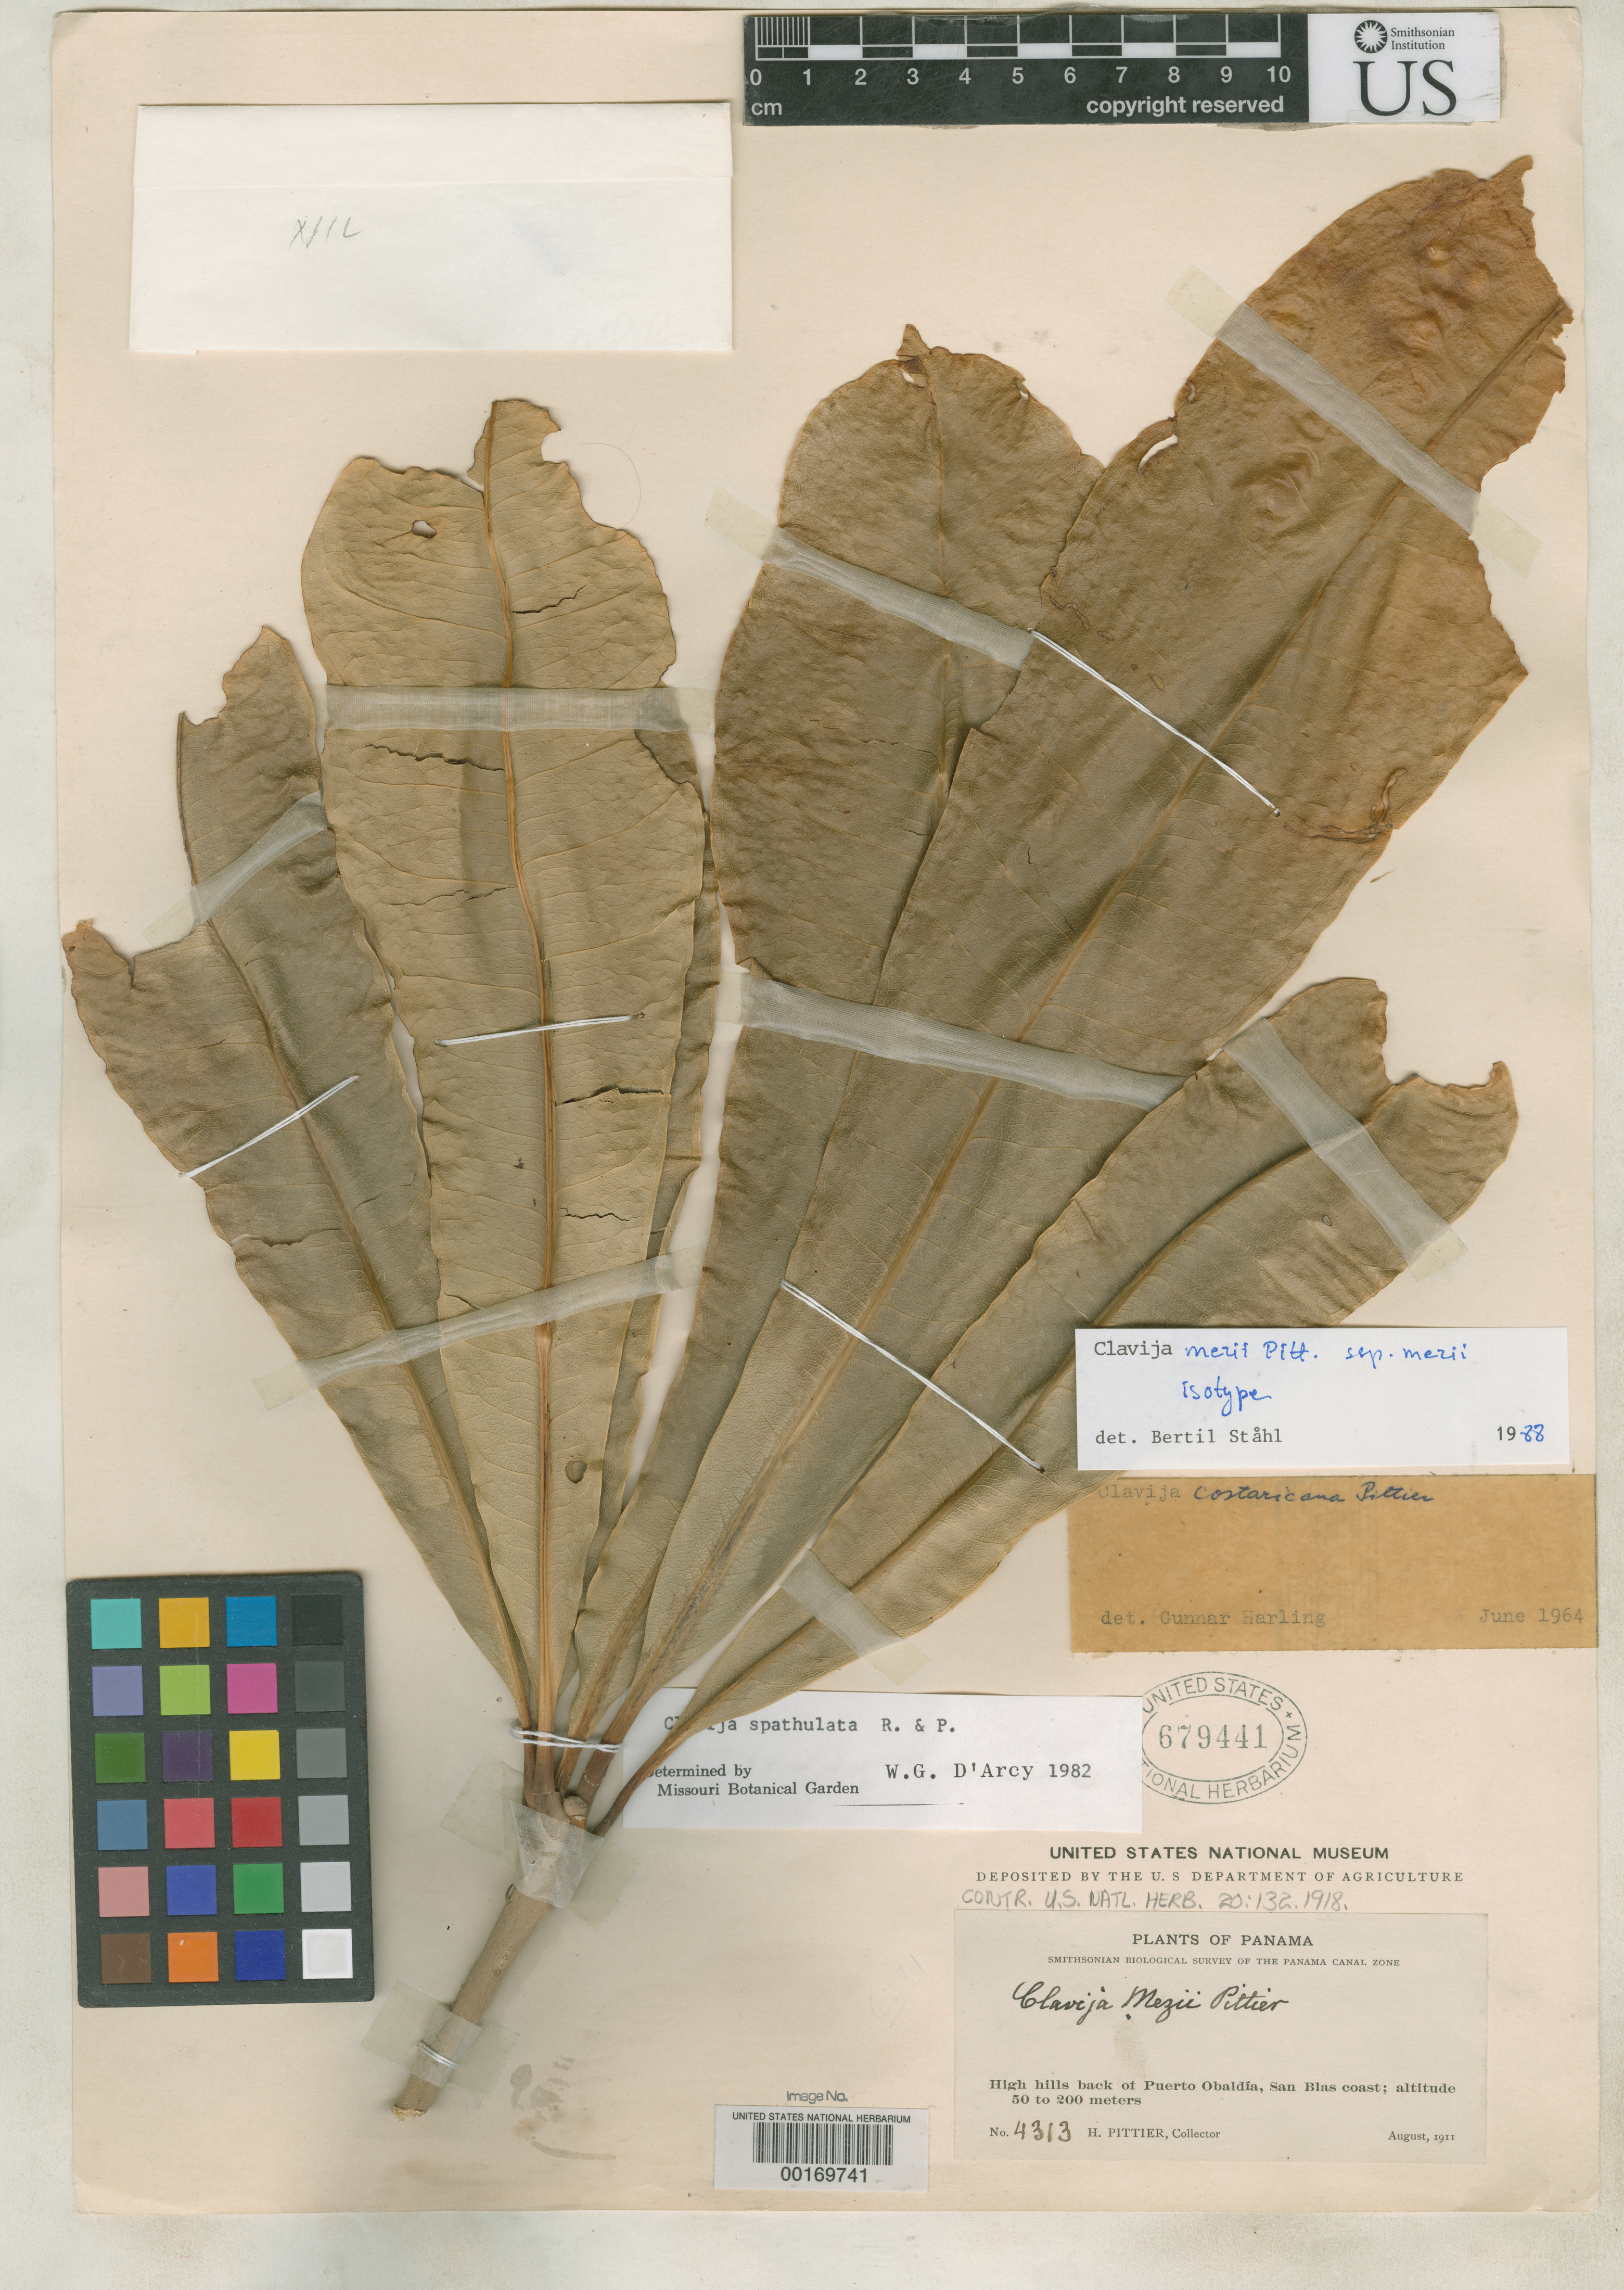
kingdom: Plantae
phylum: Tracheophyta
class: Magnoliopsida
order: Ericales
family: Primulaceae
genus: Clavija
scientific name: Clavija mezii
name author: Pittier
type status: Isotype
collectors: H. F. Pittier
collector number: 4313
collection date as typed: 30 Aug 1911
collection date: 1911-08-30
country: Panama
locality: High hills back of Puerto Obaldia, San Blas Coast.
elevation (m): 50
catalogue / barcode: US 679441